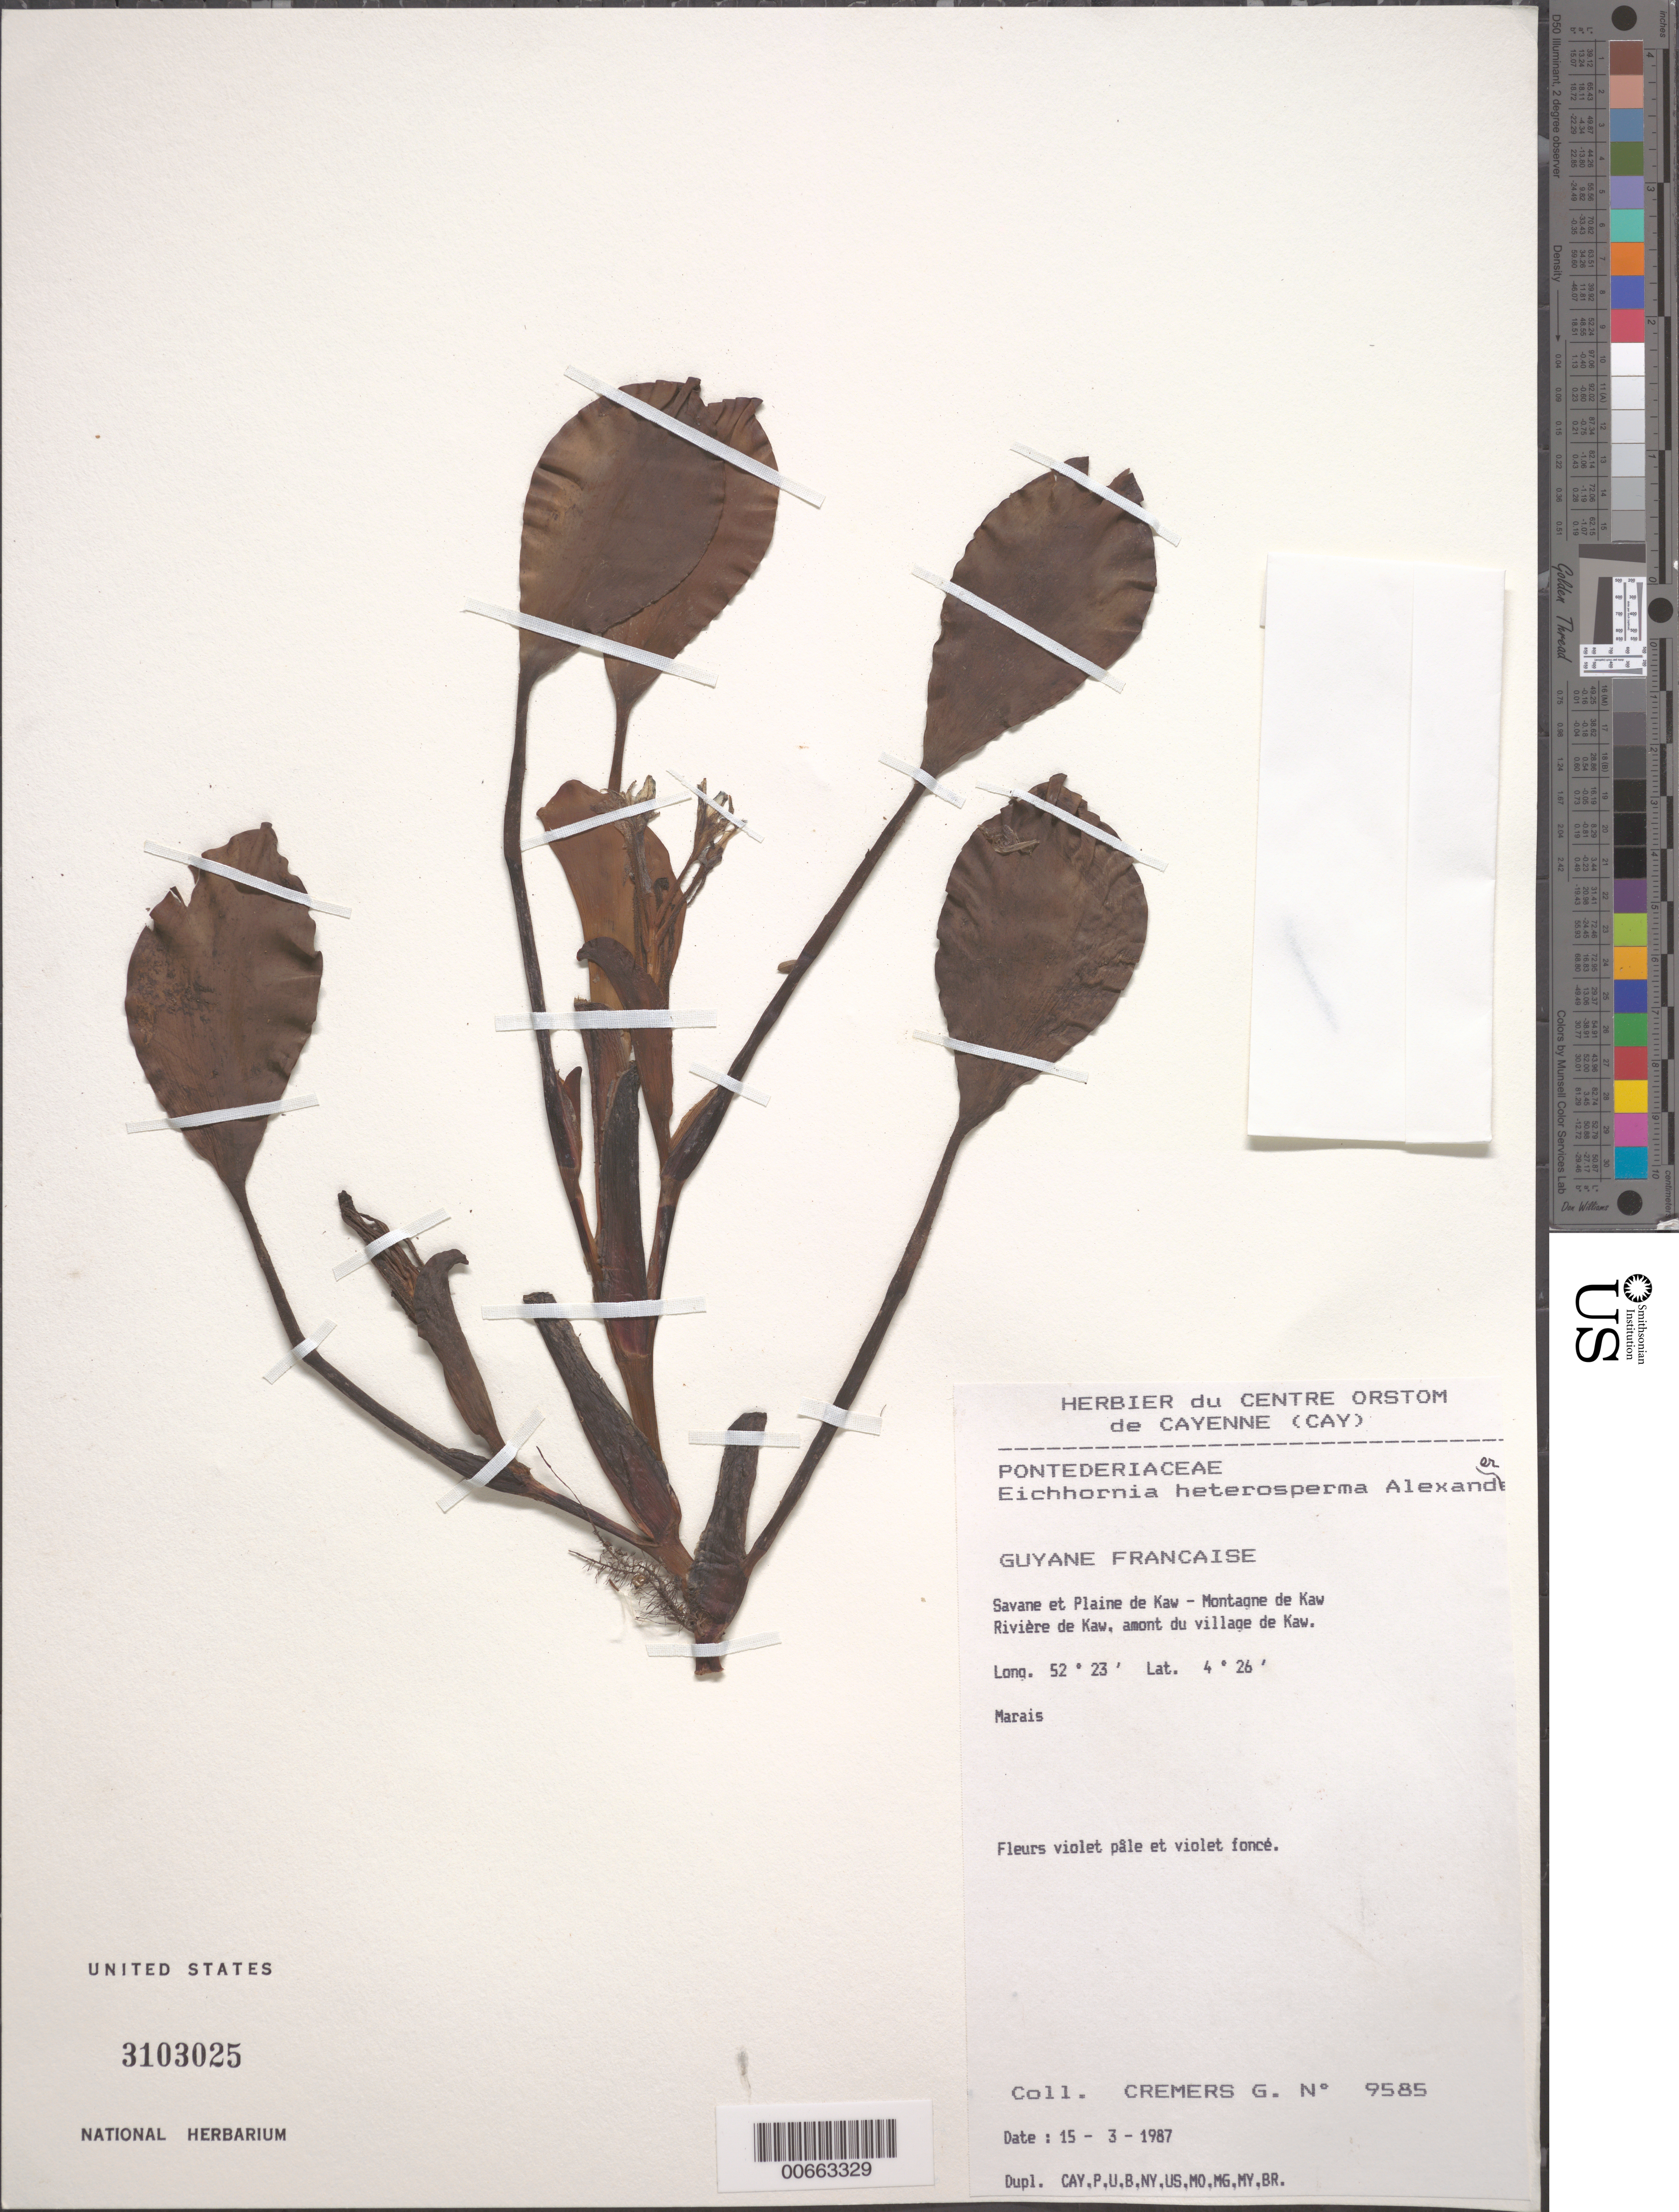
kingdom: Plantae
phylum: Tracheophyta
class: Liliopsida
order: Commelinales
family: Pontederiaceae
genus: Eichhornia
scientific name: Eichhornia heterosperma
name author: Alexander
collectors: G. Cremers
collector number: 9585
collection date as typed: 15-Mar-87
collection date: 1987-03-15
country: French Guiana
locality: Montagne de Kaw, Rivière de Kaw. amont du village de Kaw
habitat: Marsh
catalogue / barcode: US 3103025